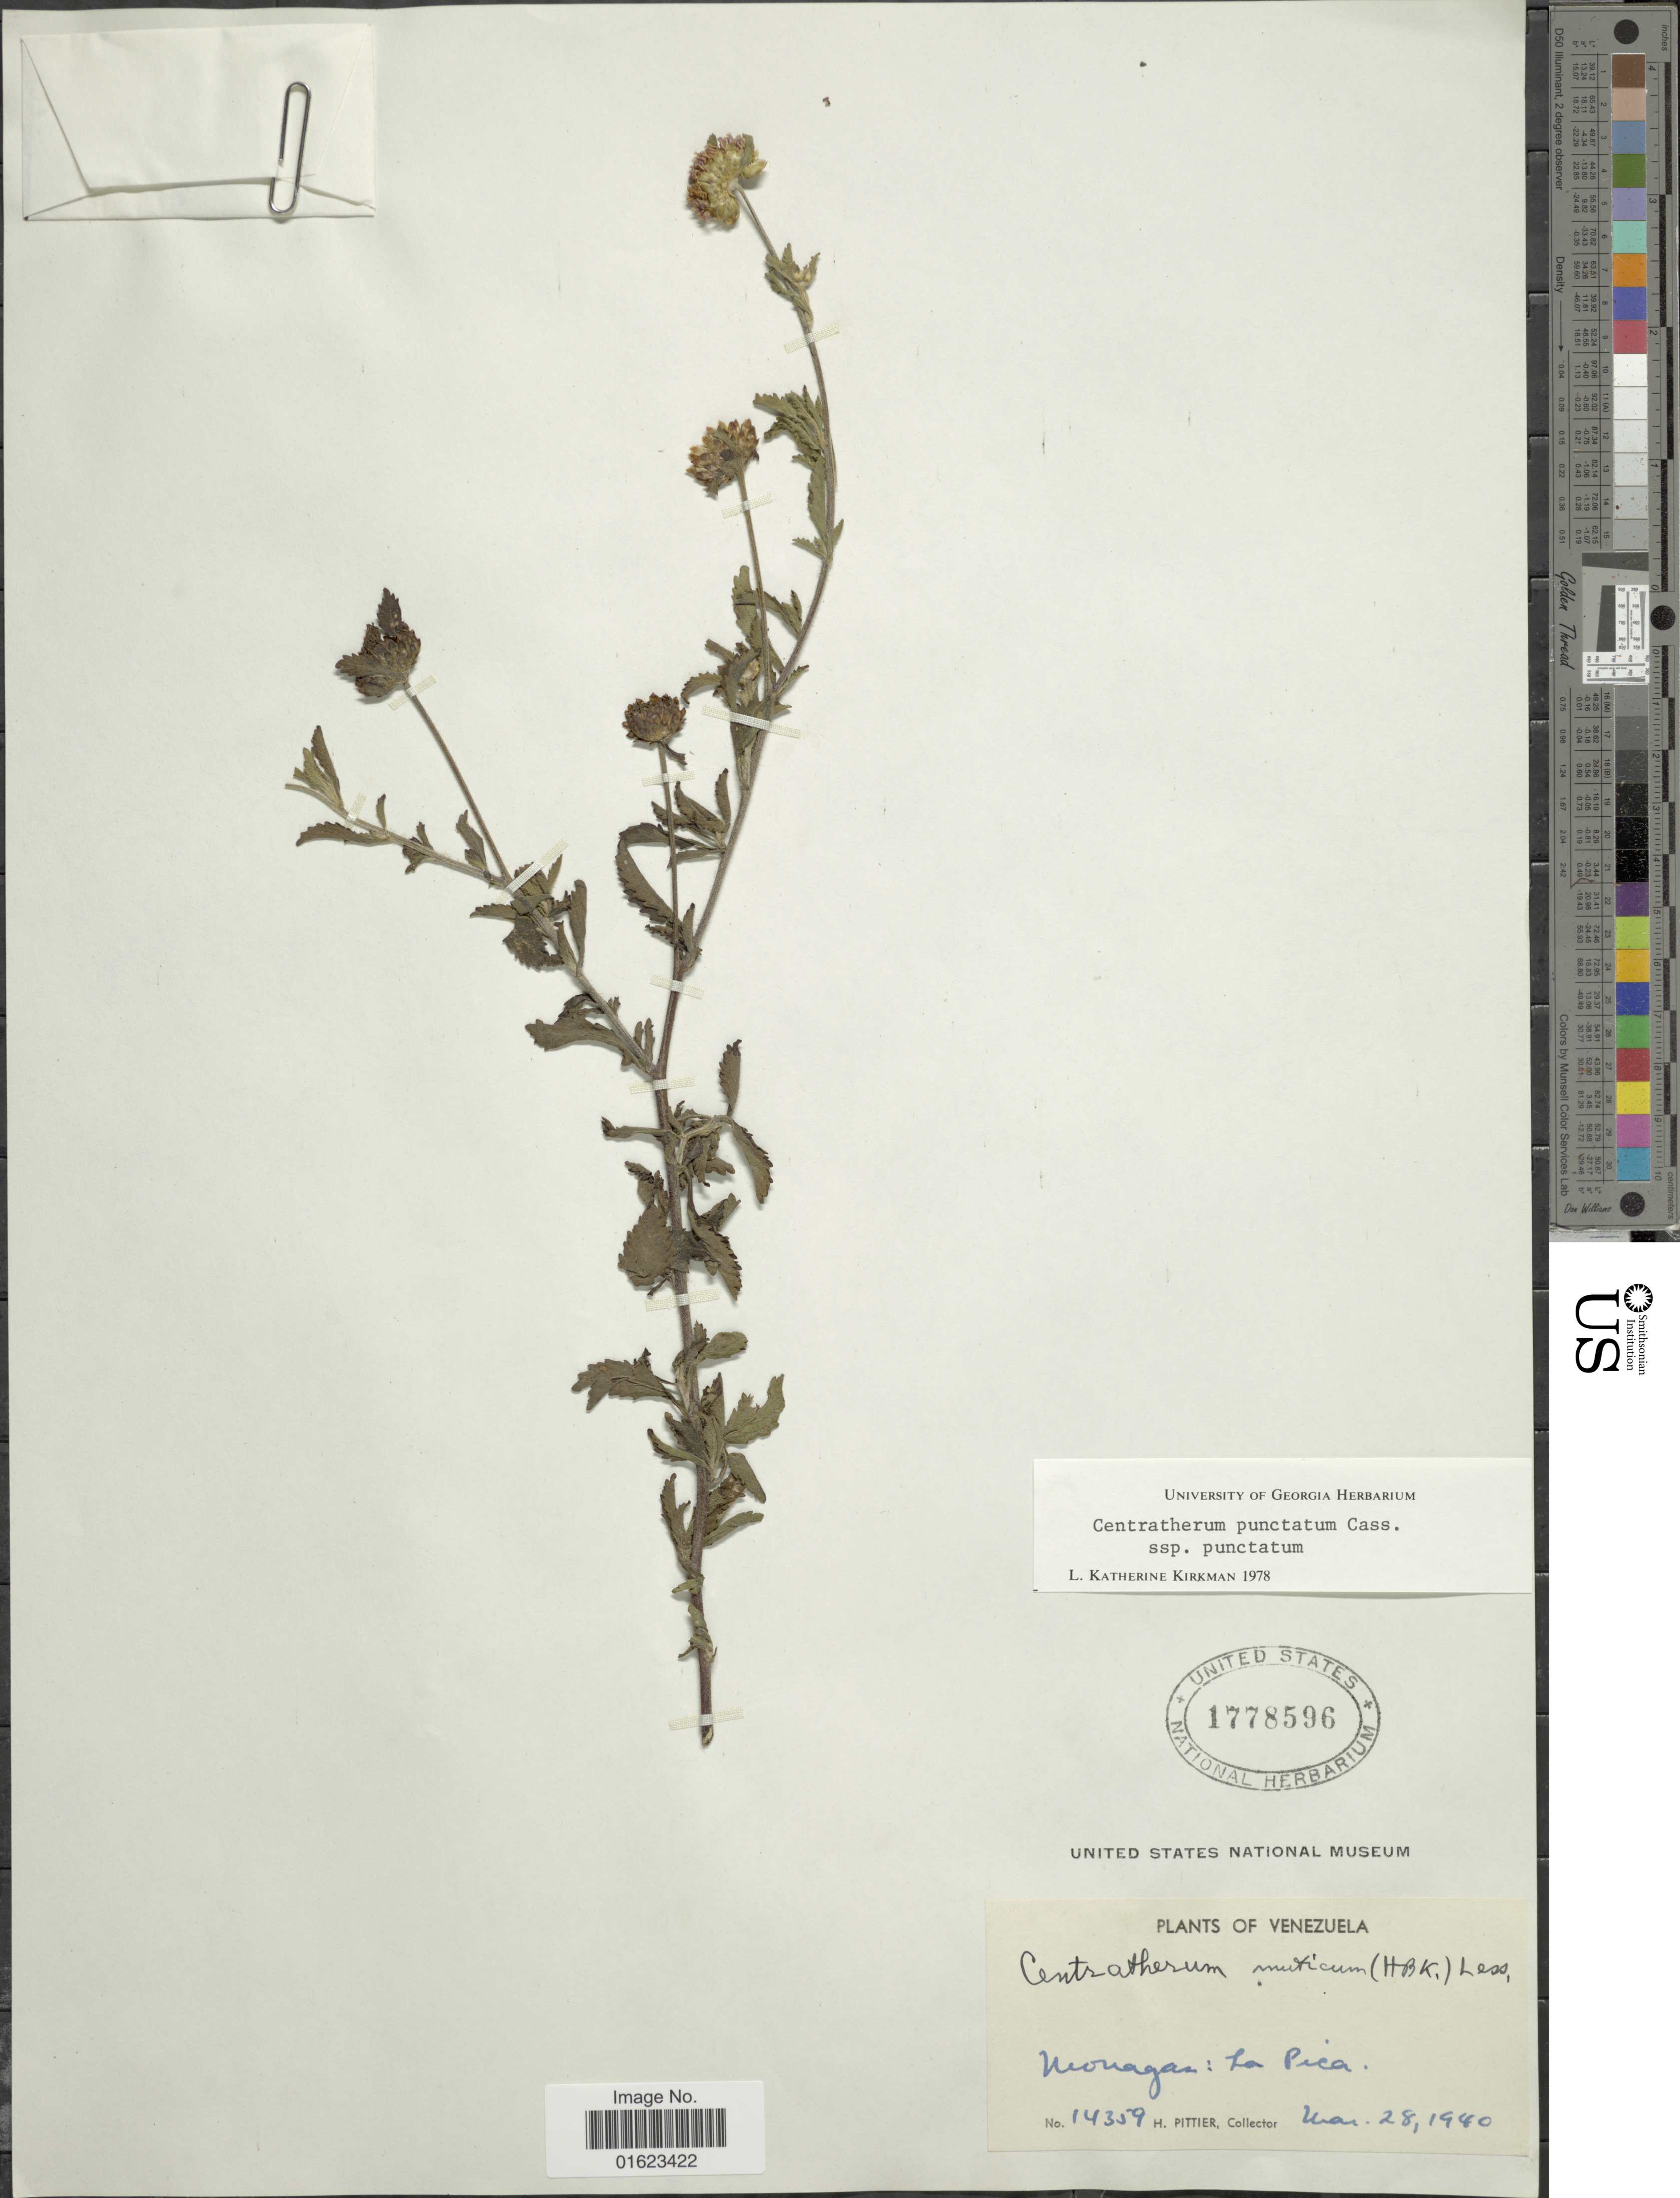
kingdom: Plantae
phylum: Tracheophyta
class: Magnoliopsida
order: Asterales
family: Asteraceae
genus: Centratherum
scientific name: Centratherum punctatum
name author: Cass.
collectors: H. F. Pittier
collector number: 14359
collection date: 1940-03-28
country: Venezuela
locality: Neonagas: La Pica.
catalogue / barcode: US 1778596